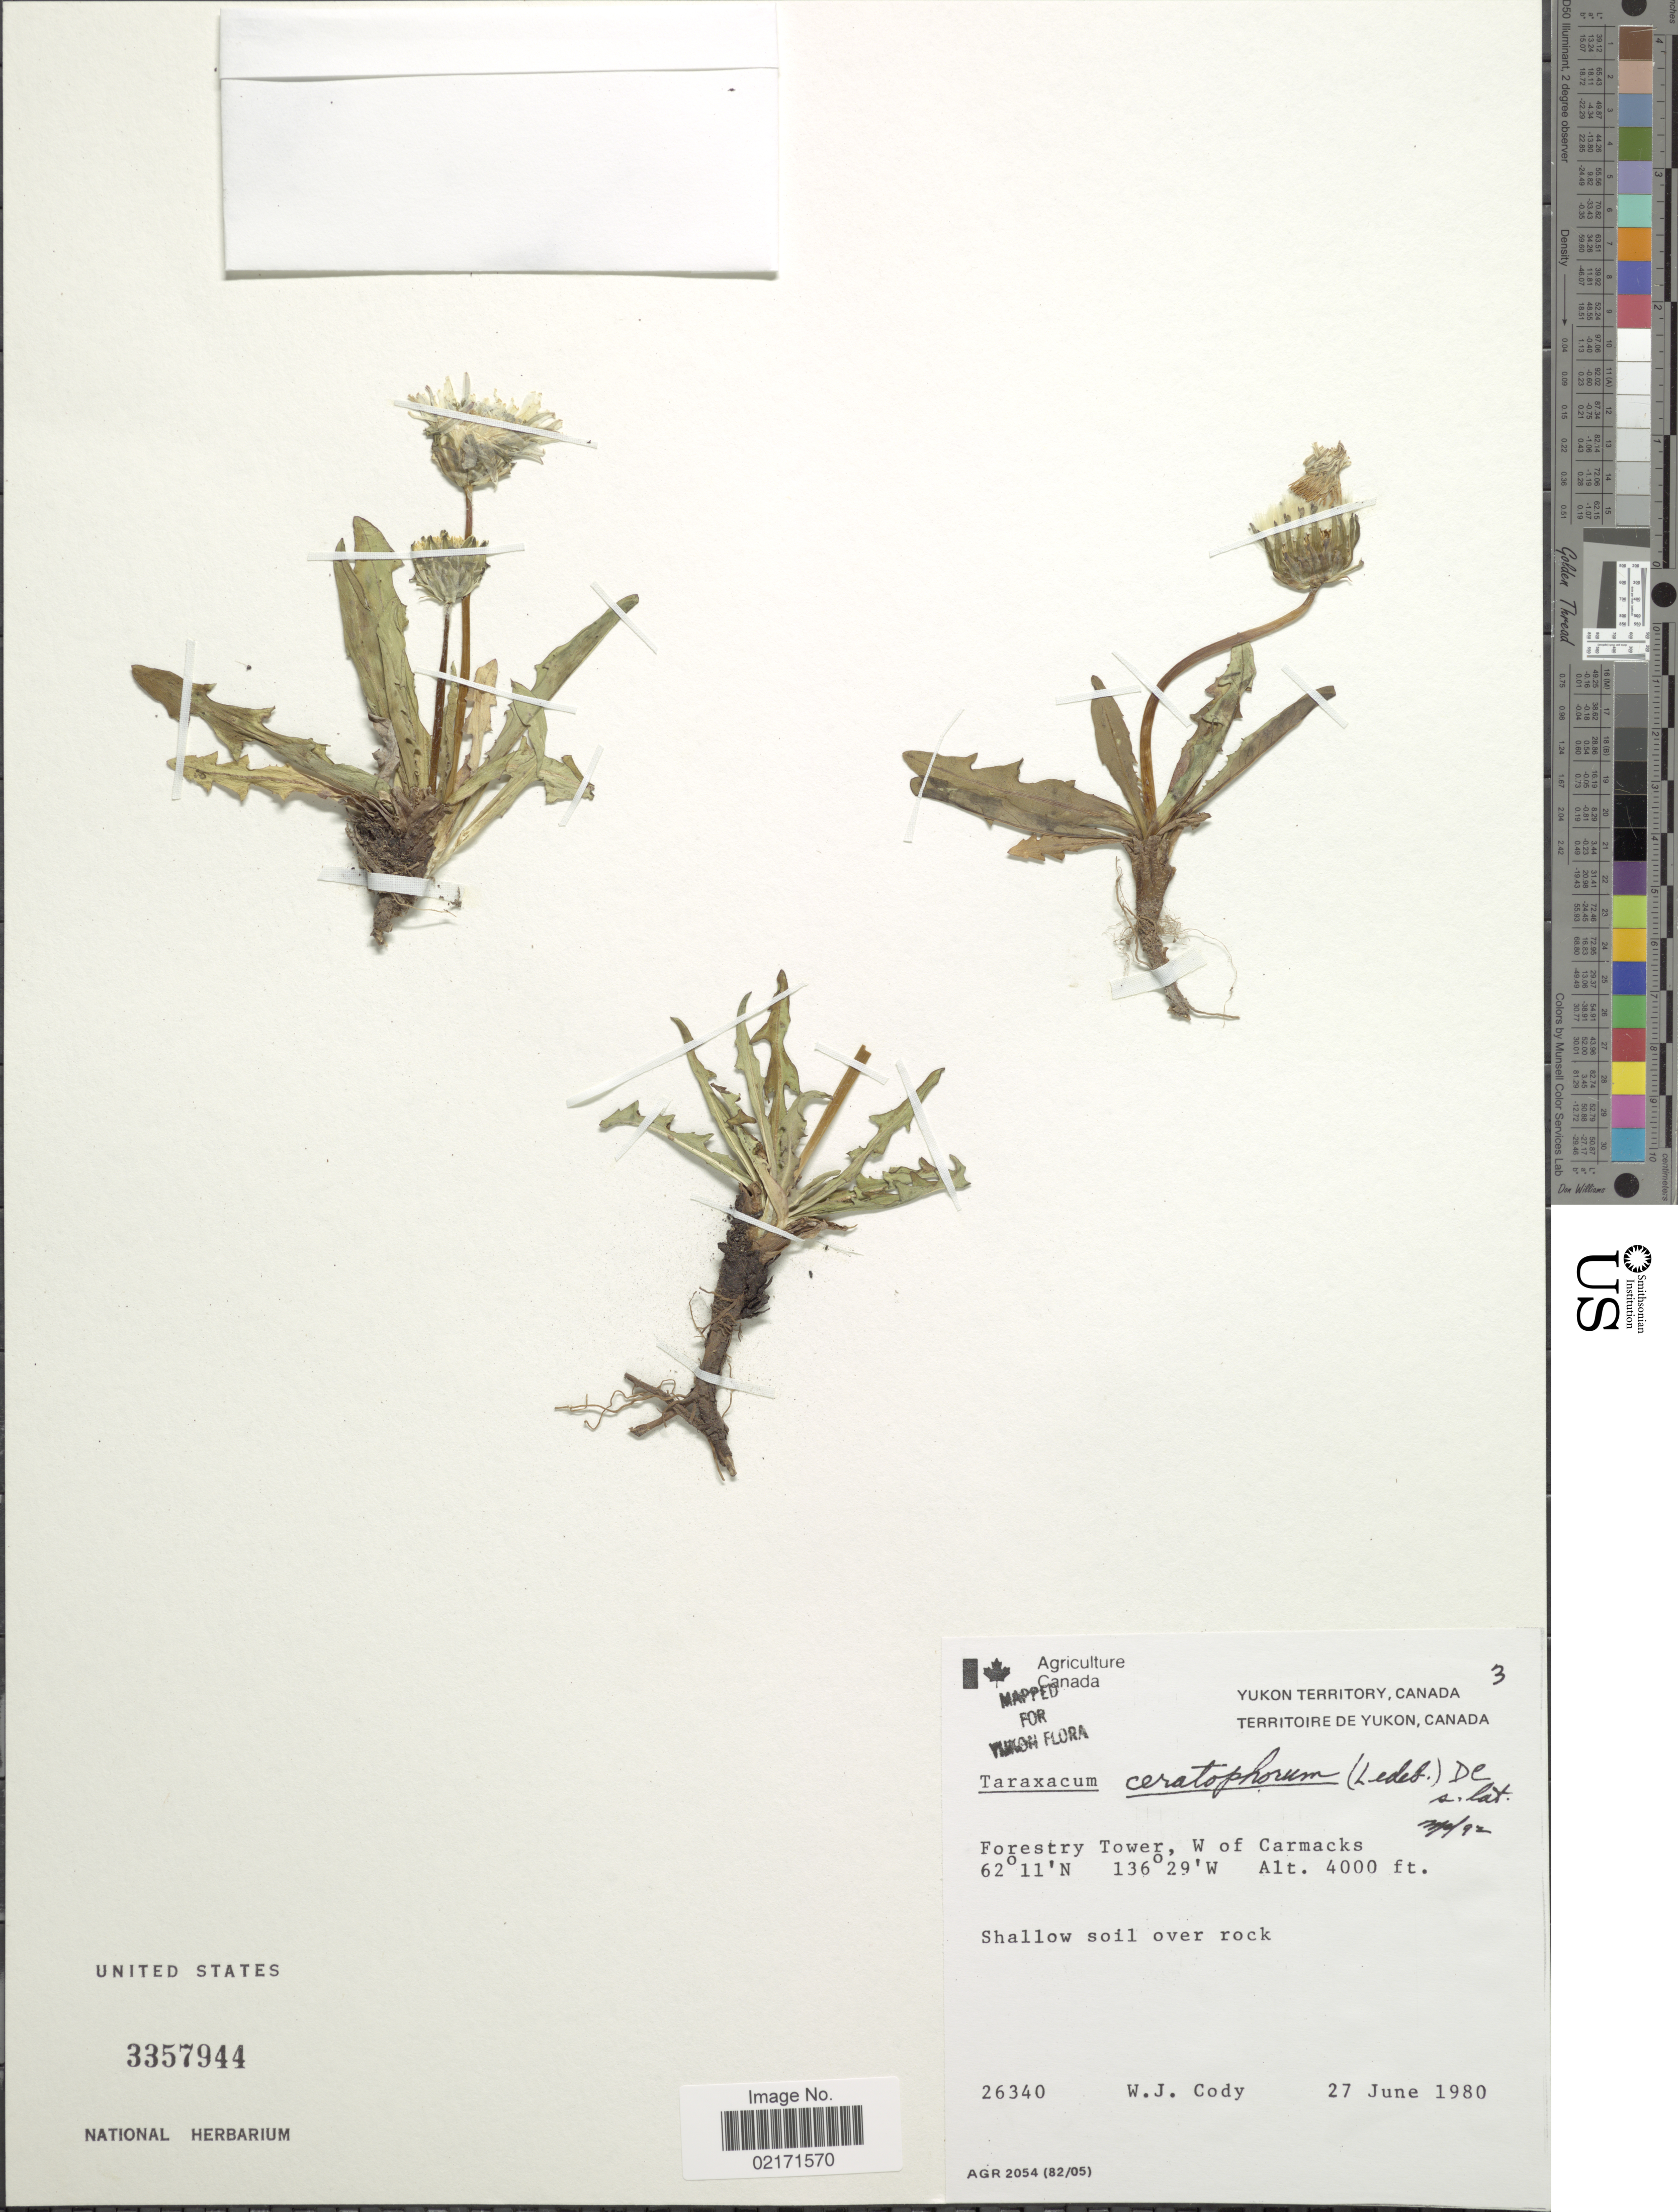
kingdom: Plantae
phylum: Tracheophyta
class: Magnoliopsida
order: Asterales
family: Asteraceae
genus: Taraxacum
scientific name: Taraxacum ceratophorum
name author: (Ledeb.) DC.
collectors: W. Cody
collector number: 26340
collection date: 1980-06-27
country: Canada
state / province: Yukon Territory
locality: Forestry Tower, W of Carmacks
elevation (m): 1219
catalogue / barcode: US 3357944